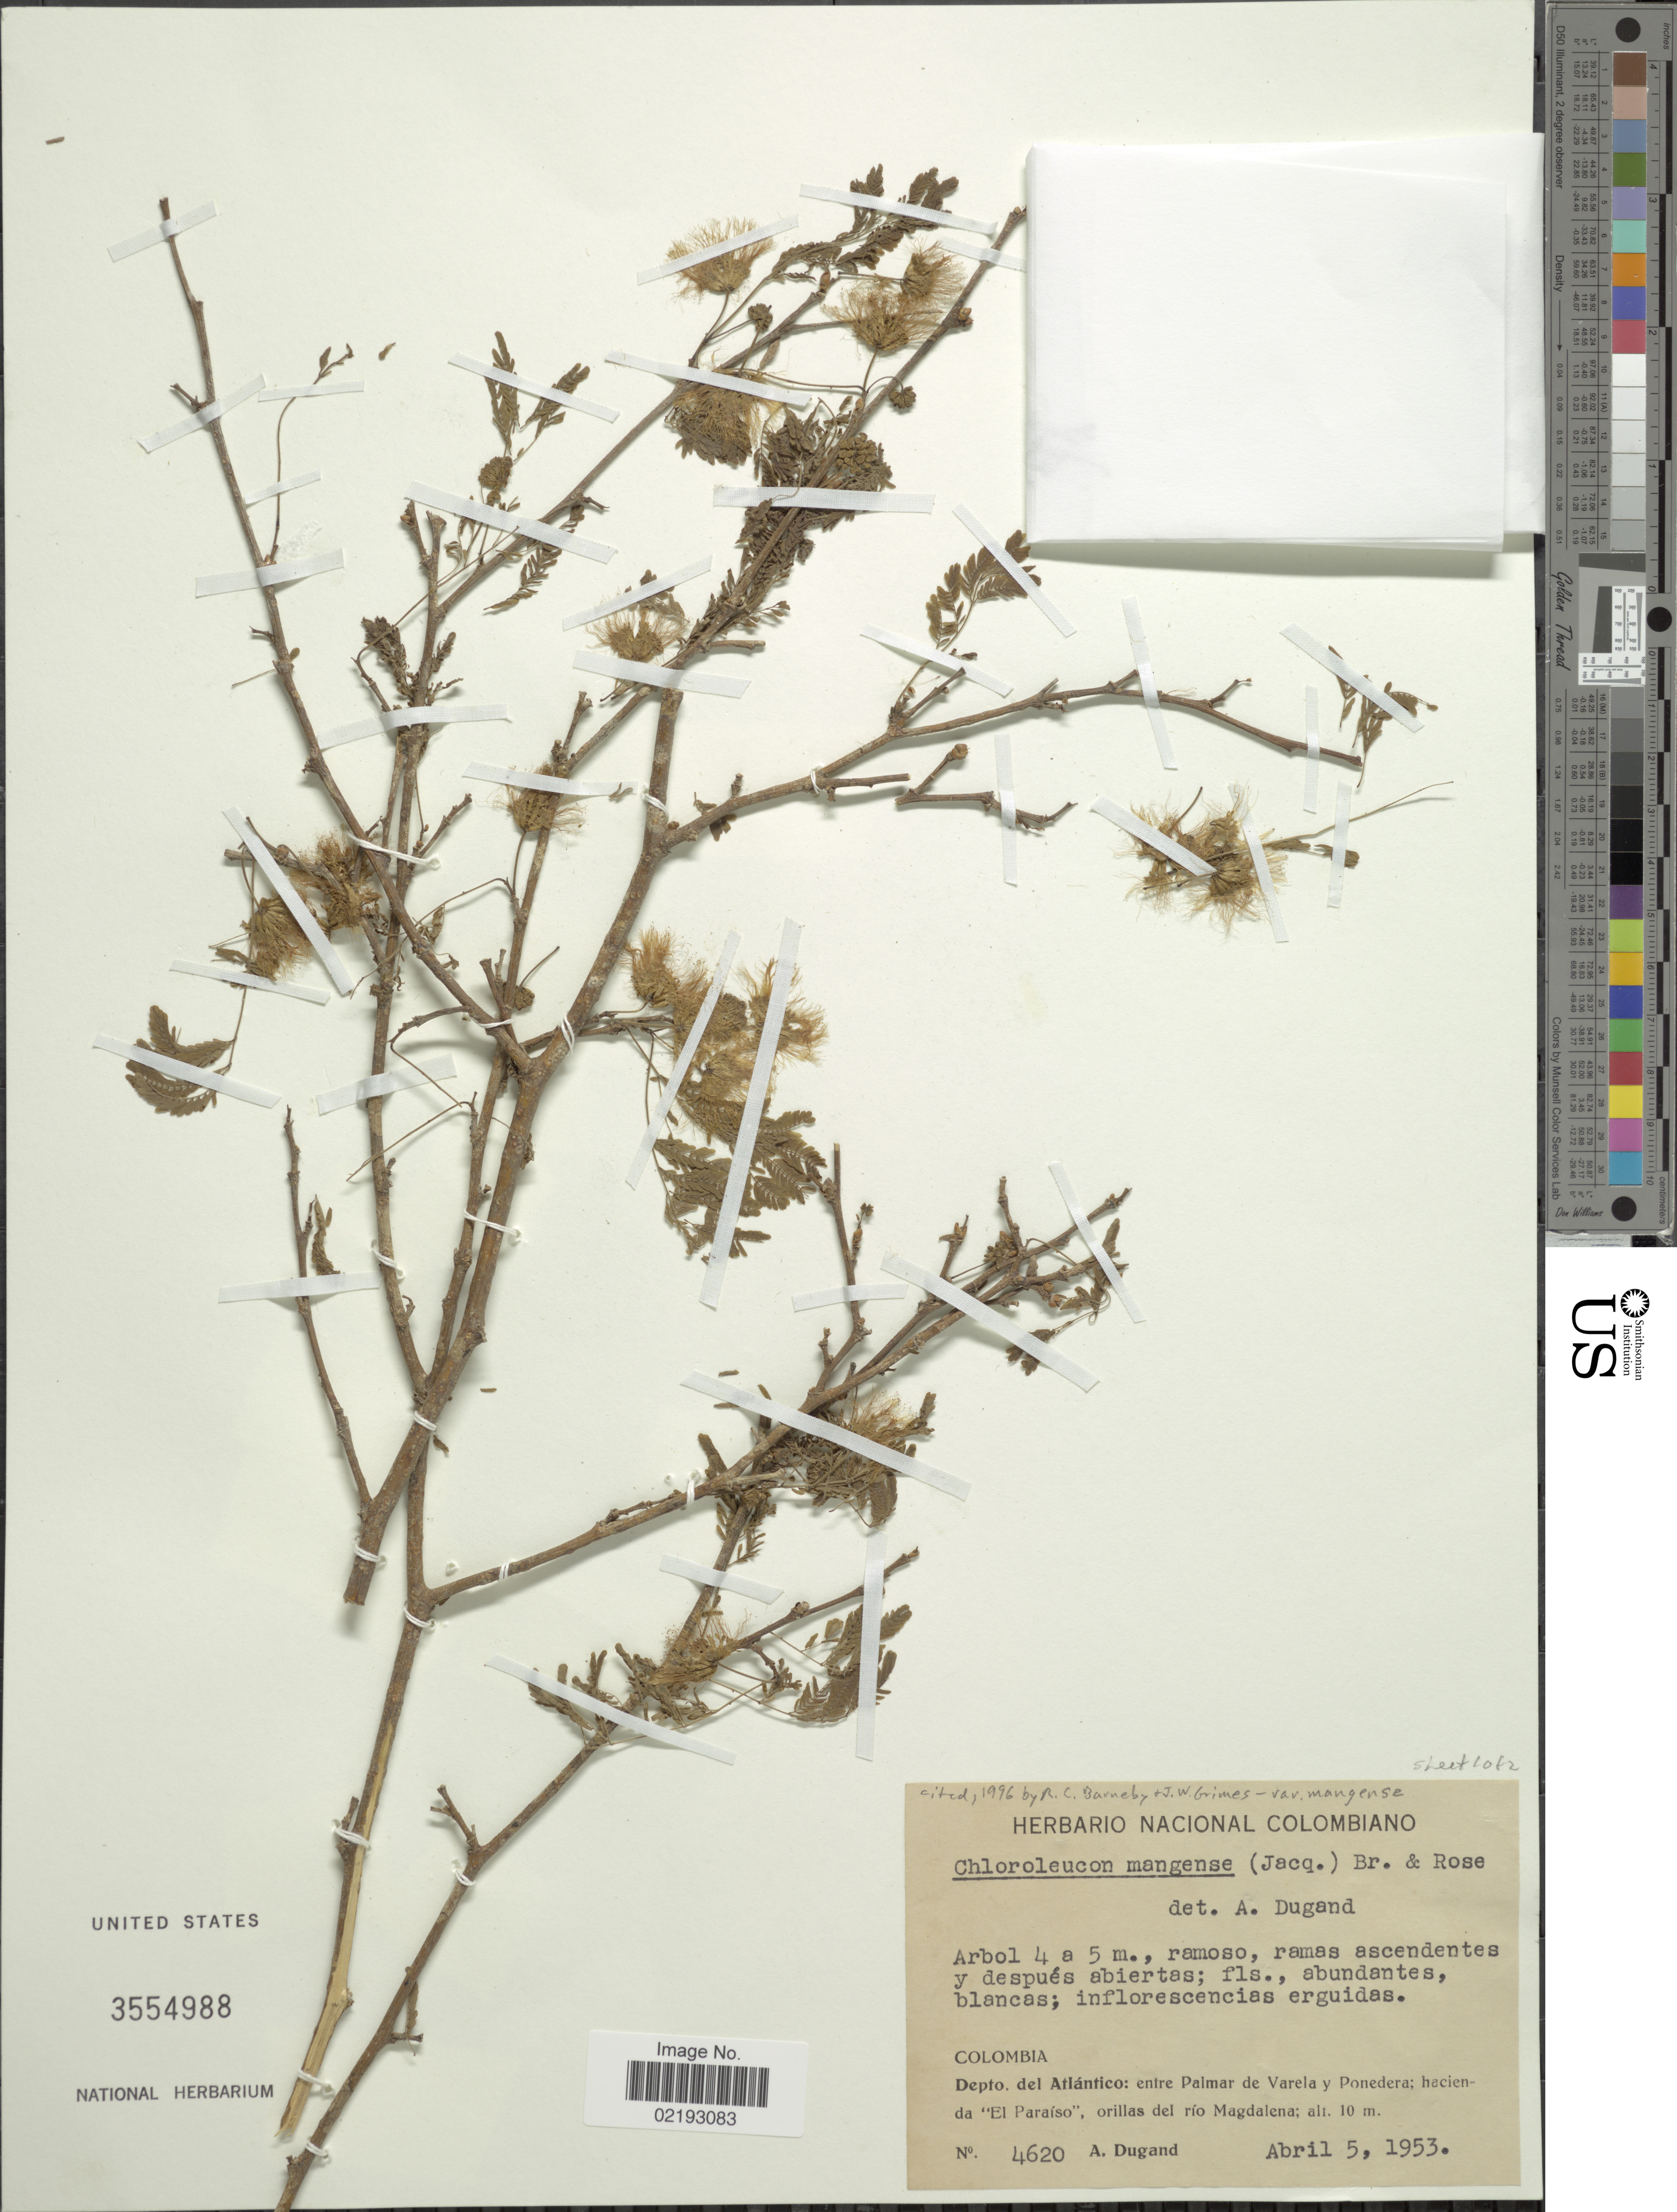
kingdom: Plantae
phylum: Tracheophyta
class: Magnoliopsida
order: Fabales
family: Fabaceae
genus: Chloroleucon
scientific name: Chloroleucon mangense var. mangense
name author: (Jacq.) Britton & Rose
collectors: A. Dugand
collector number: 4620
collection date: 1953-04-05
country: Colombia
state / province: Atlántico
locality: Entre Palmar de Varela y Ponedera, hacienda El Paraiso, orillas del rio Magdalena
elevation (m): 10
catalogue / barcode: US 3554988